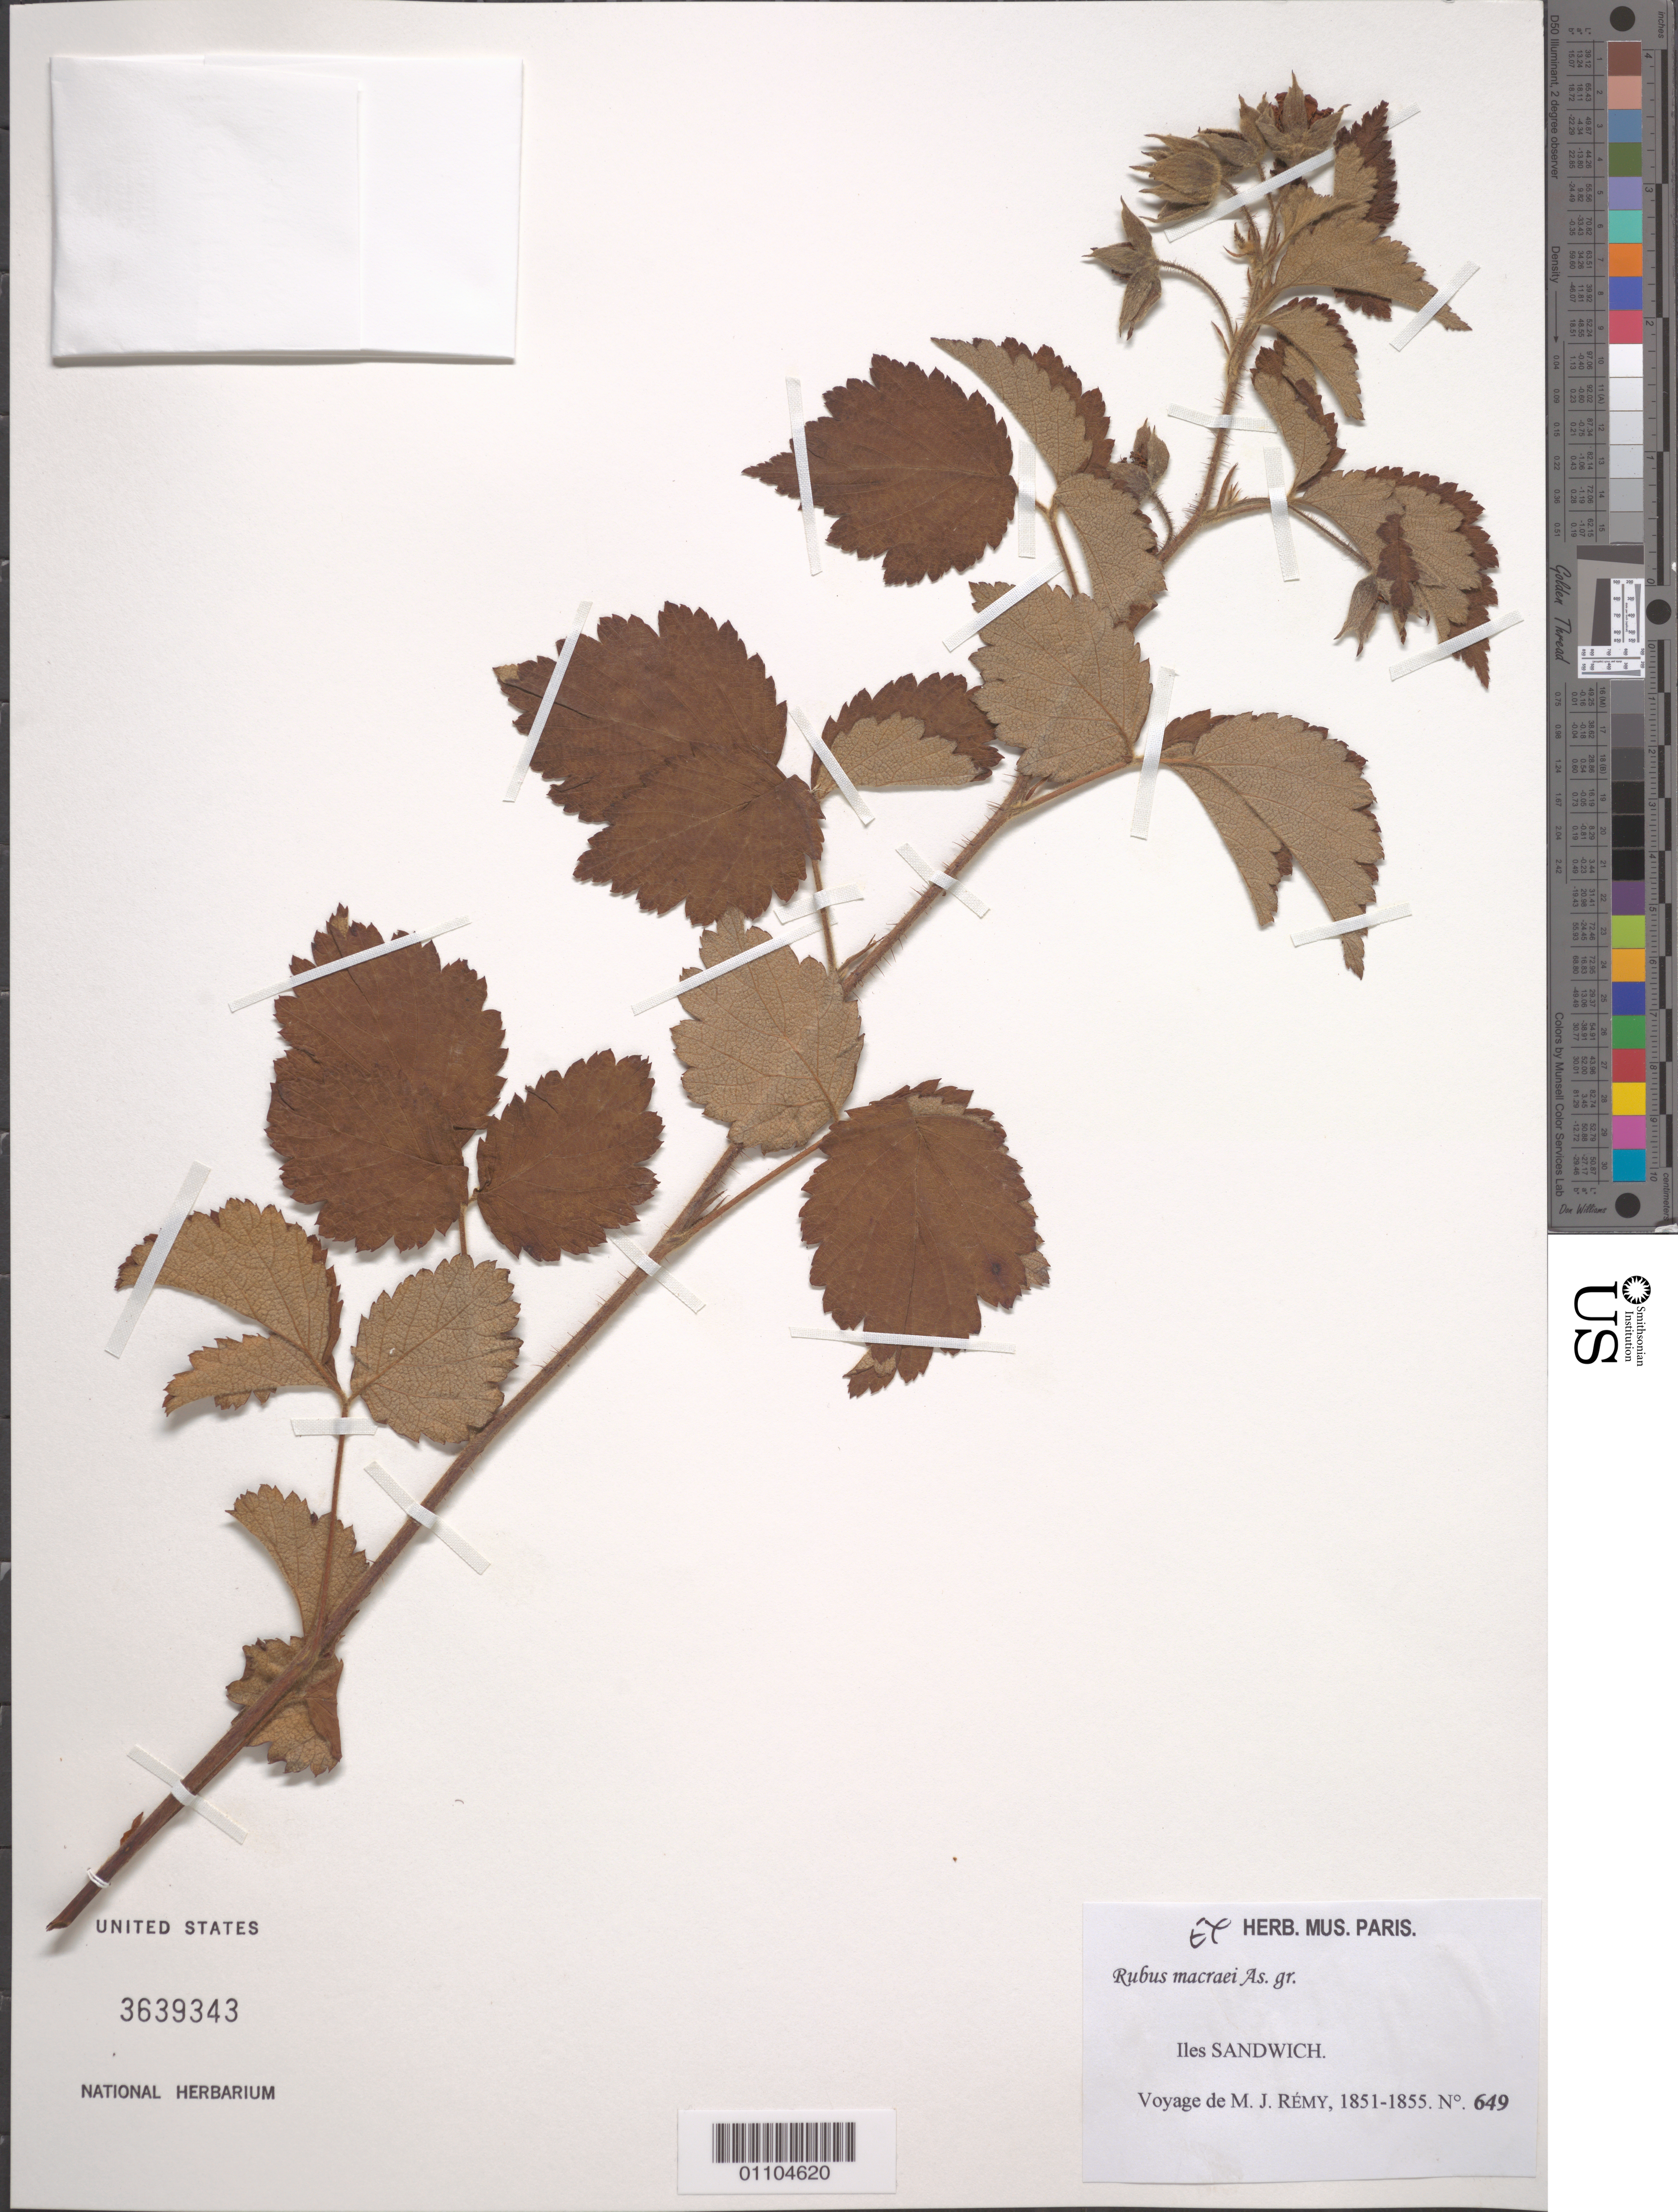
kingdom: Plantae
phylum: Tracheophyta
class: Magnoliopsida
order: Rosales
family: Rosaceae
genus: Rubus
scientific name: Rubus macraei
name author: A. Gray in Wilkes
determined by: Wagner, W. L., (BOT), Smithsonian Institution - National Museum of Natural History (UNITED STATES)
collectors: M. J. Remy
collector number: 649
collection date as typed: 1851 to --- 1855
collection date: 1851/1855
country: United States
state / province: Hawaii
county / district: Hawaii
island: Hawaii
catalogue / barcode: US 3639343